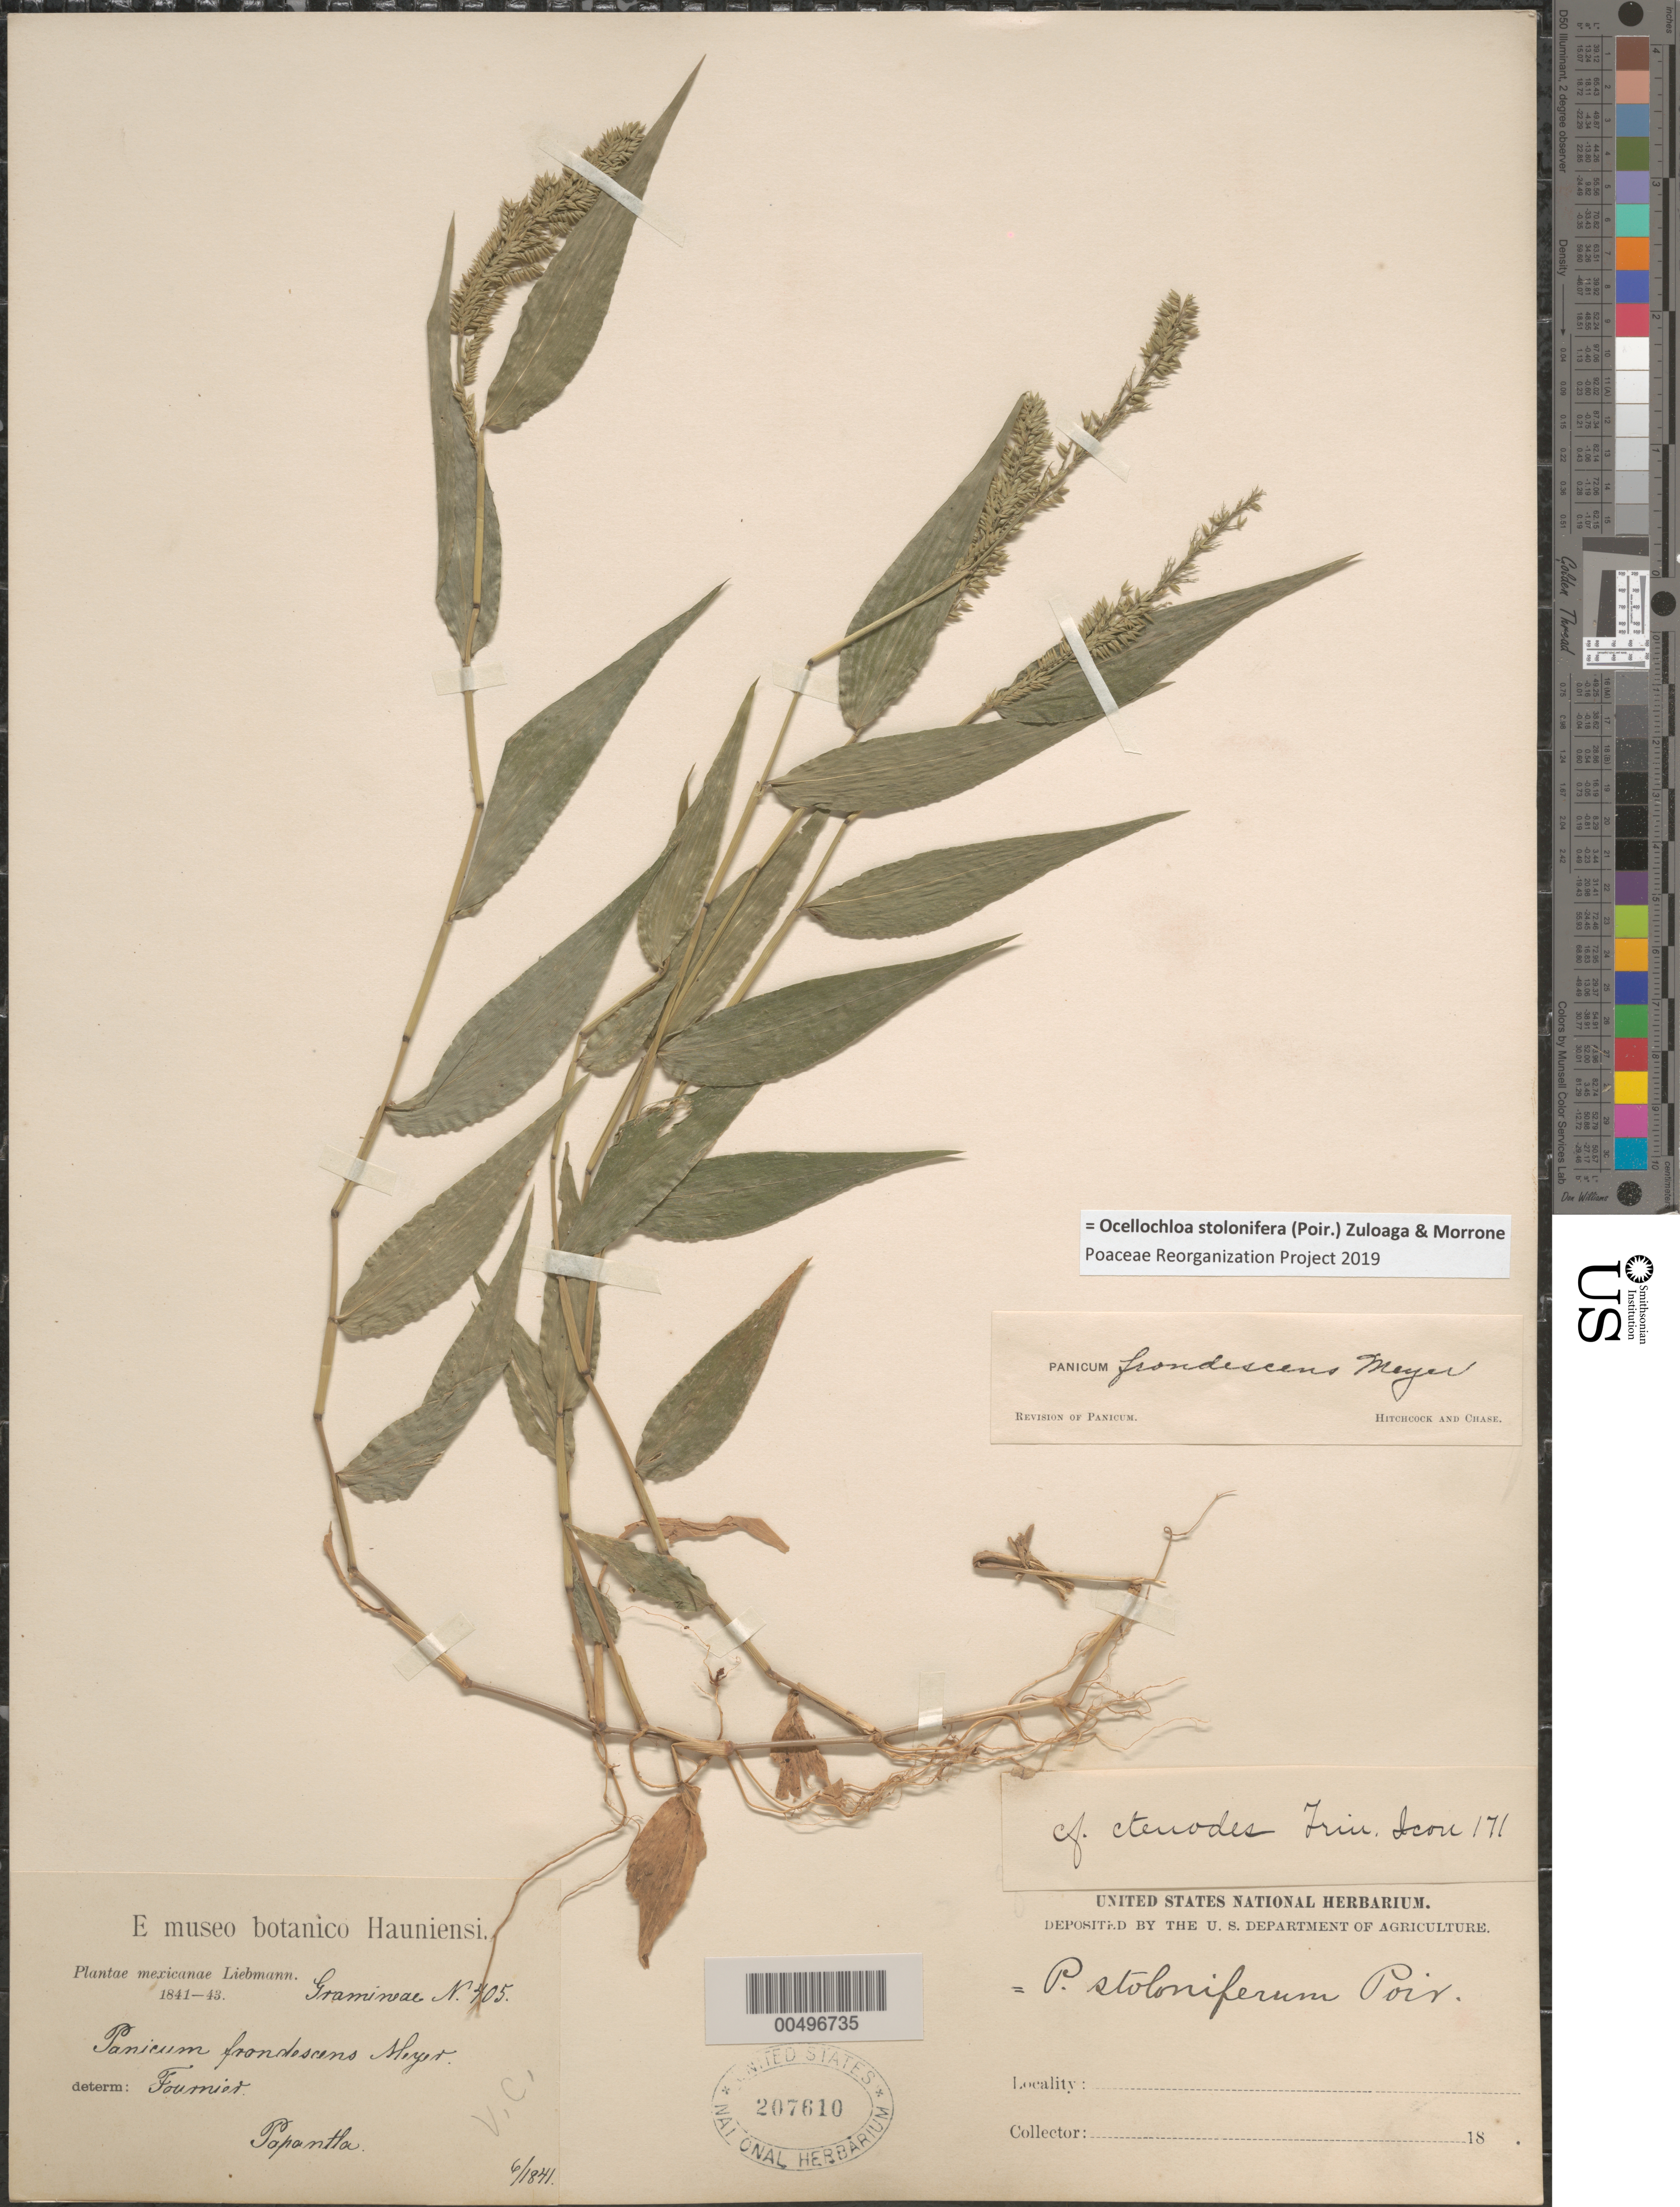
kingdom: Plantae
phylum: Tracheophyta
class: Liliopsida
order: Poales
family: Poaceae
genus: Panicum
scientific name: Panicum stoloniferum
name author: Poir. in Lam.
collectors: F. M. Liebmann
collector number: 405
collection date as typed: Jun 1841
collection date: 1841-06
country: Mexico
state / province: Veracruz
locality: Papantla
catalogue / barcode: US 207610